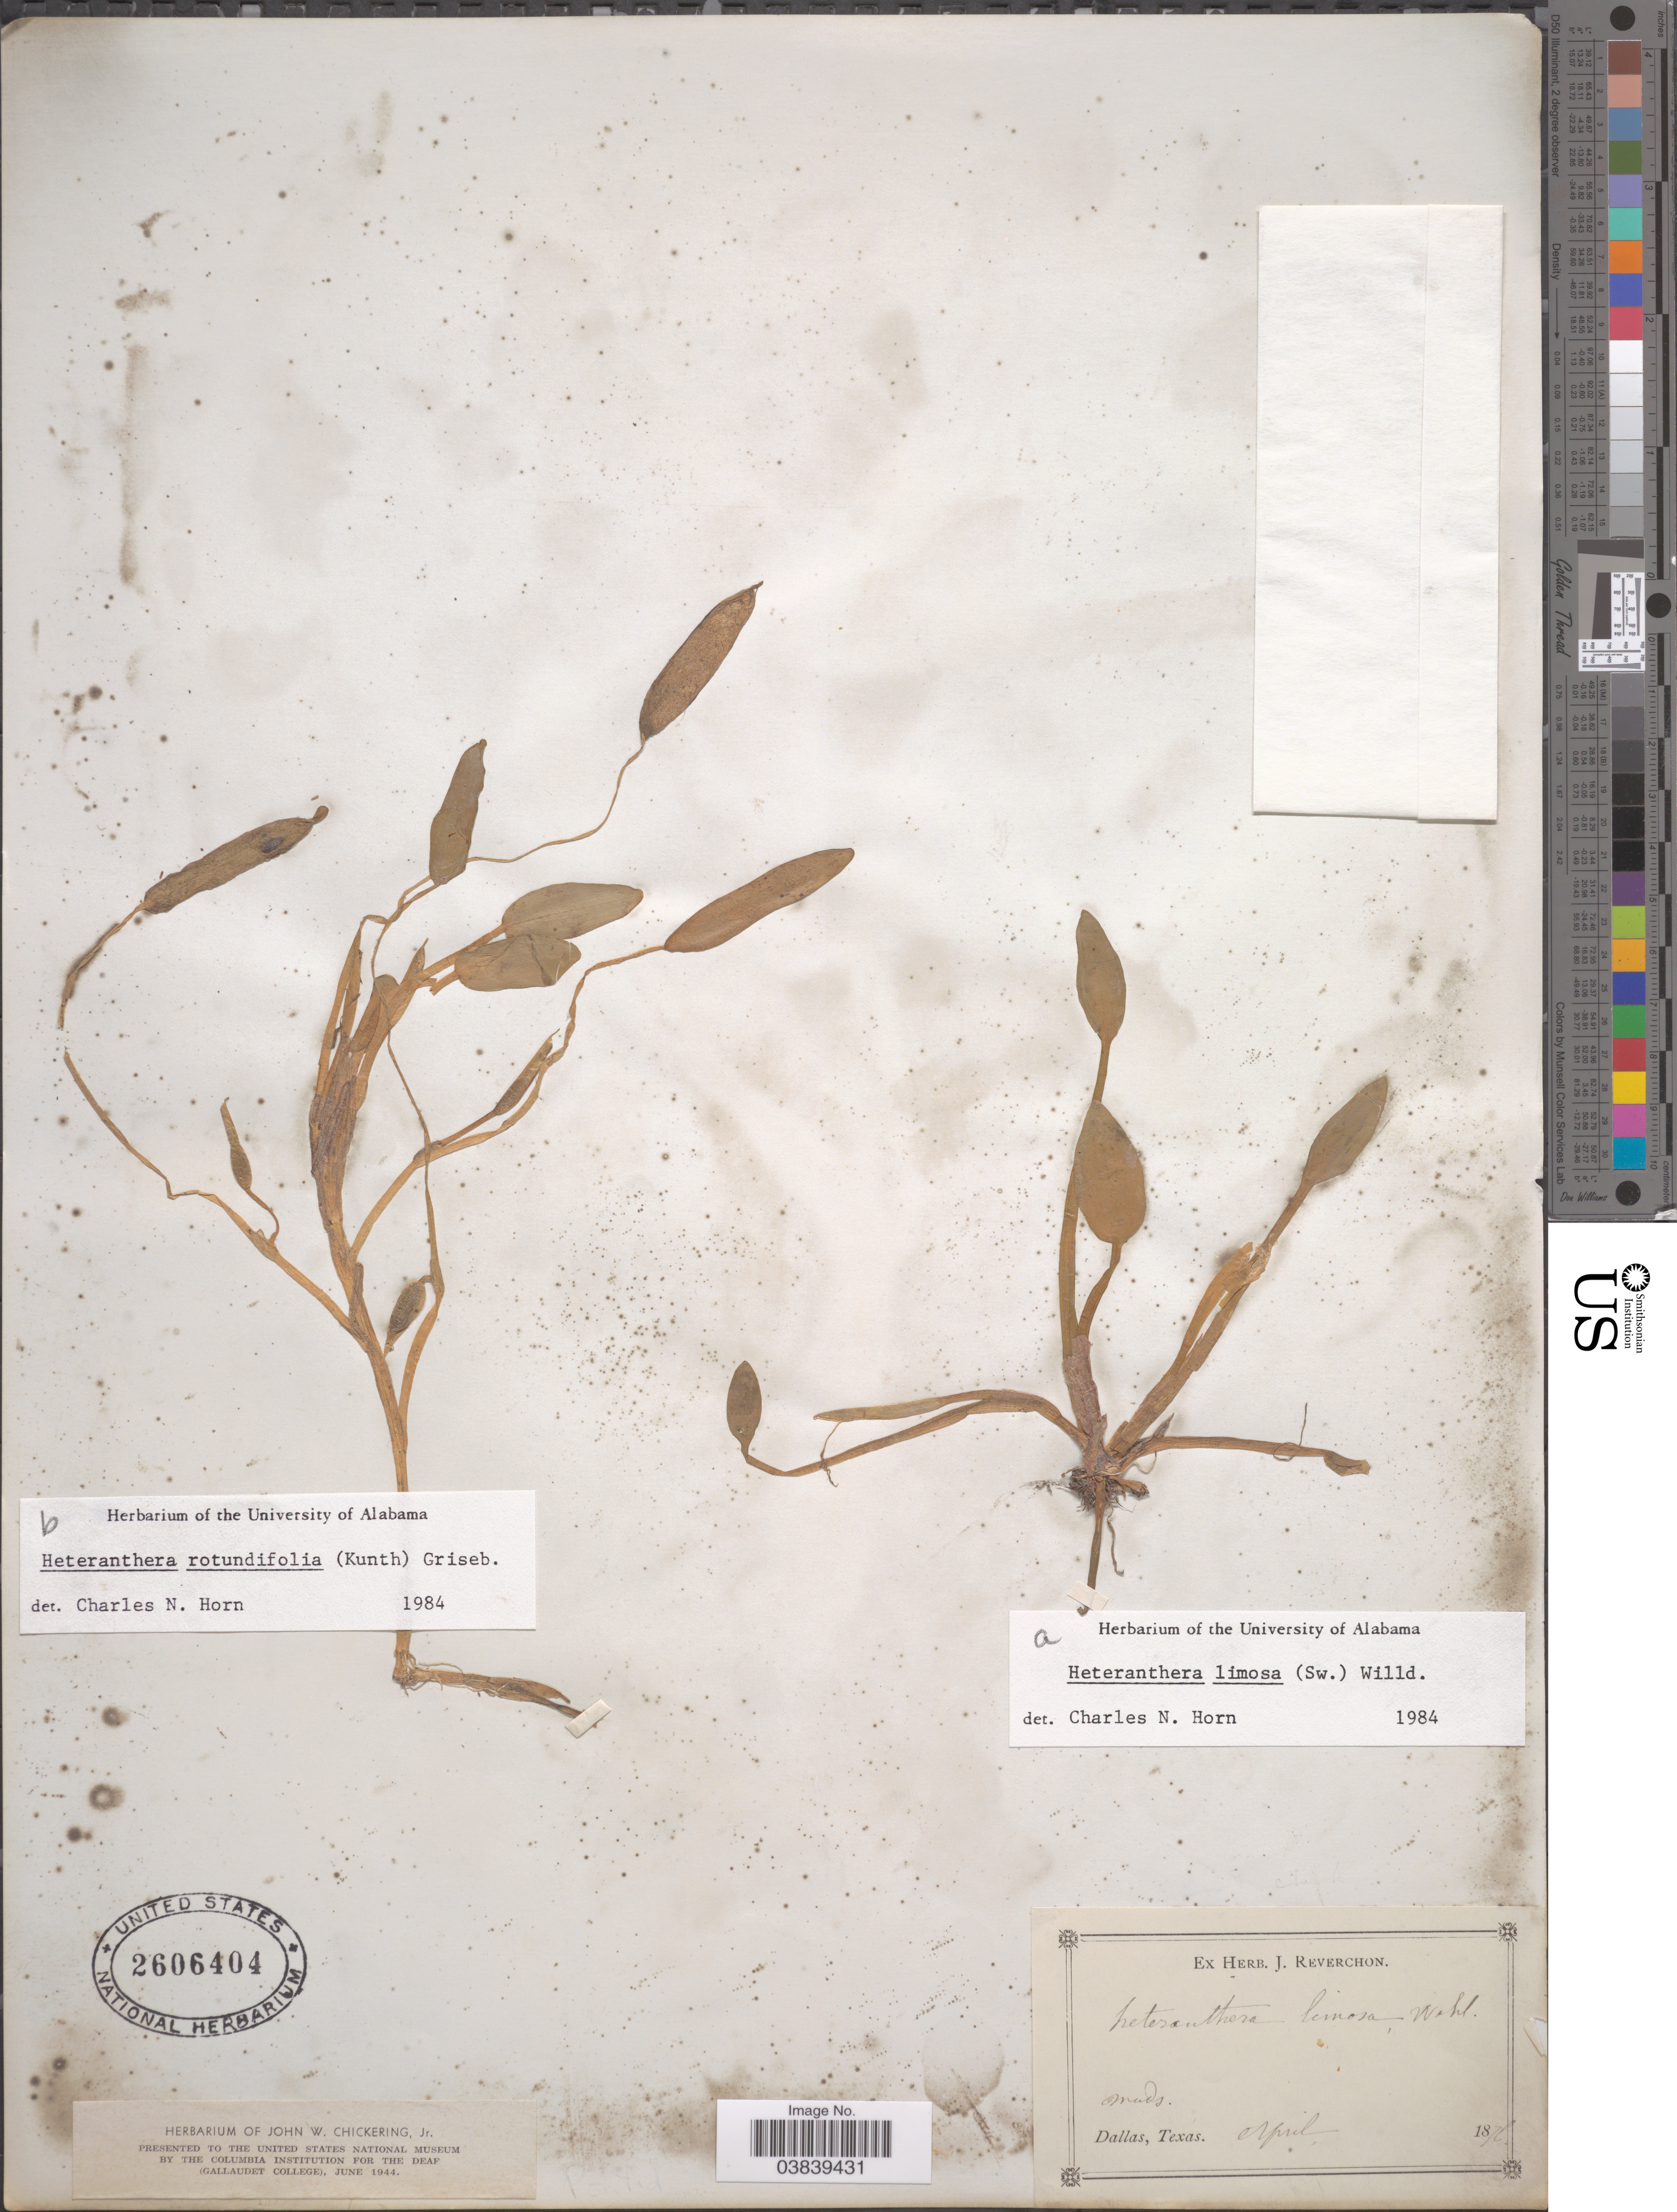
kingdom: Plantae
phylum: Tracheophyta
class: Liliopsida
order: Commelinales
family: Pontederiaceae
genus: Heteranthera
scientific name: Heteranthera limosa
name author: (Sw.) Willd.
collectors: ex herb. E. Reverchon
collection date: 1876-04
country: United States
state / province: Texas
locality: Dallas.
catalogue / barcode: US 2606404